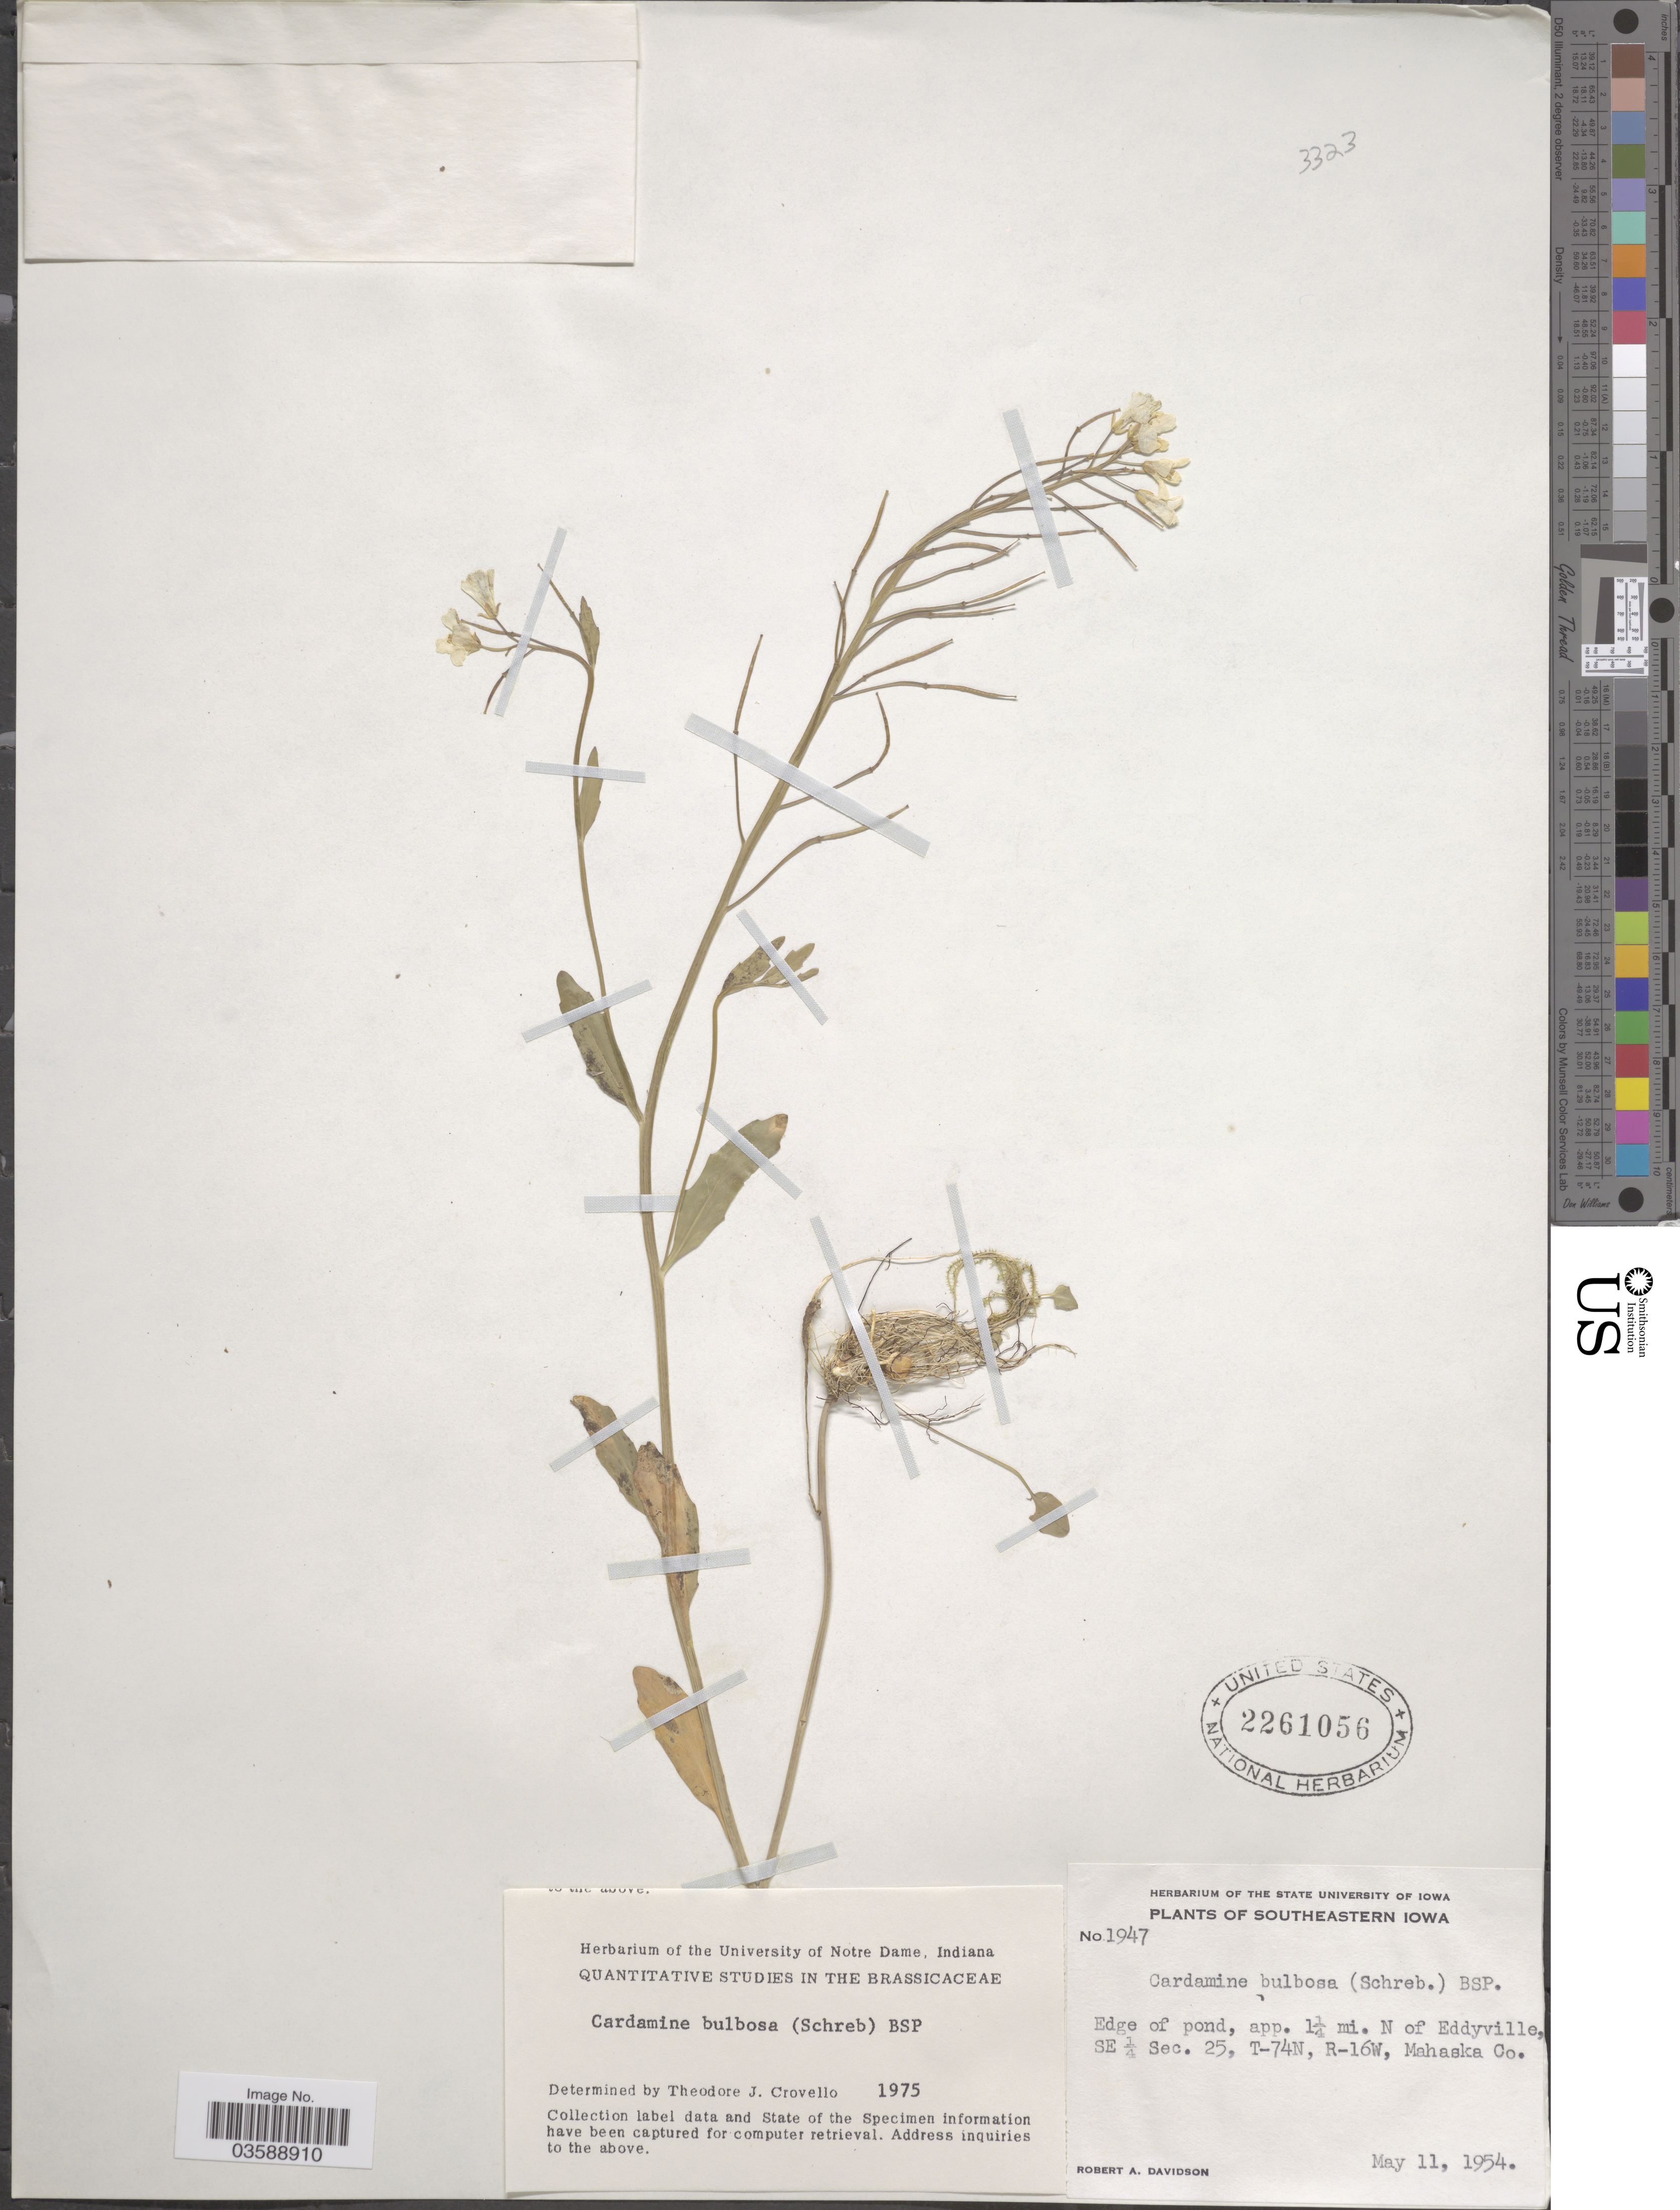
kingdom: Plantae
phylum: Tracheophyta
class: Magnoliopsida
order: Brassicales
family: Brassicaceae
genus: Cardamine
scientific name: Cardamine bulbosa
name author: (Schreb. ex Muhl.) Britton et al.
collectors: R. A. Davidson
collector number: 1947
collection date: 1954-05-11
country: United States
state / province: Iowa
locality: Southeastern Iowa. Edge of pond, app. 1¼ mi. N of Eddyville, SE ¼ sec. 25, T-74N, R-16W, Mahaska Co.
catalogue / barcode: US 2261056